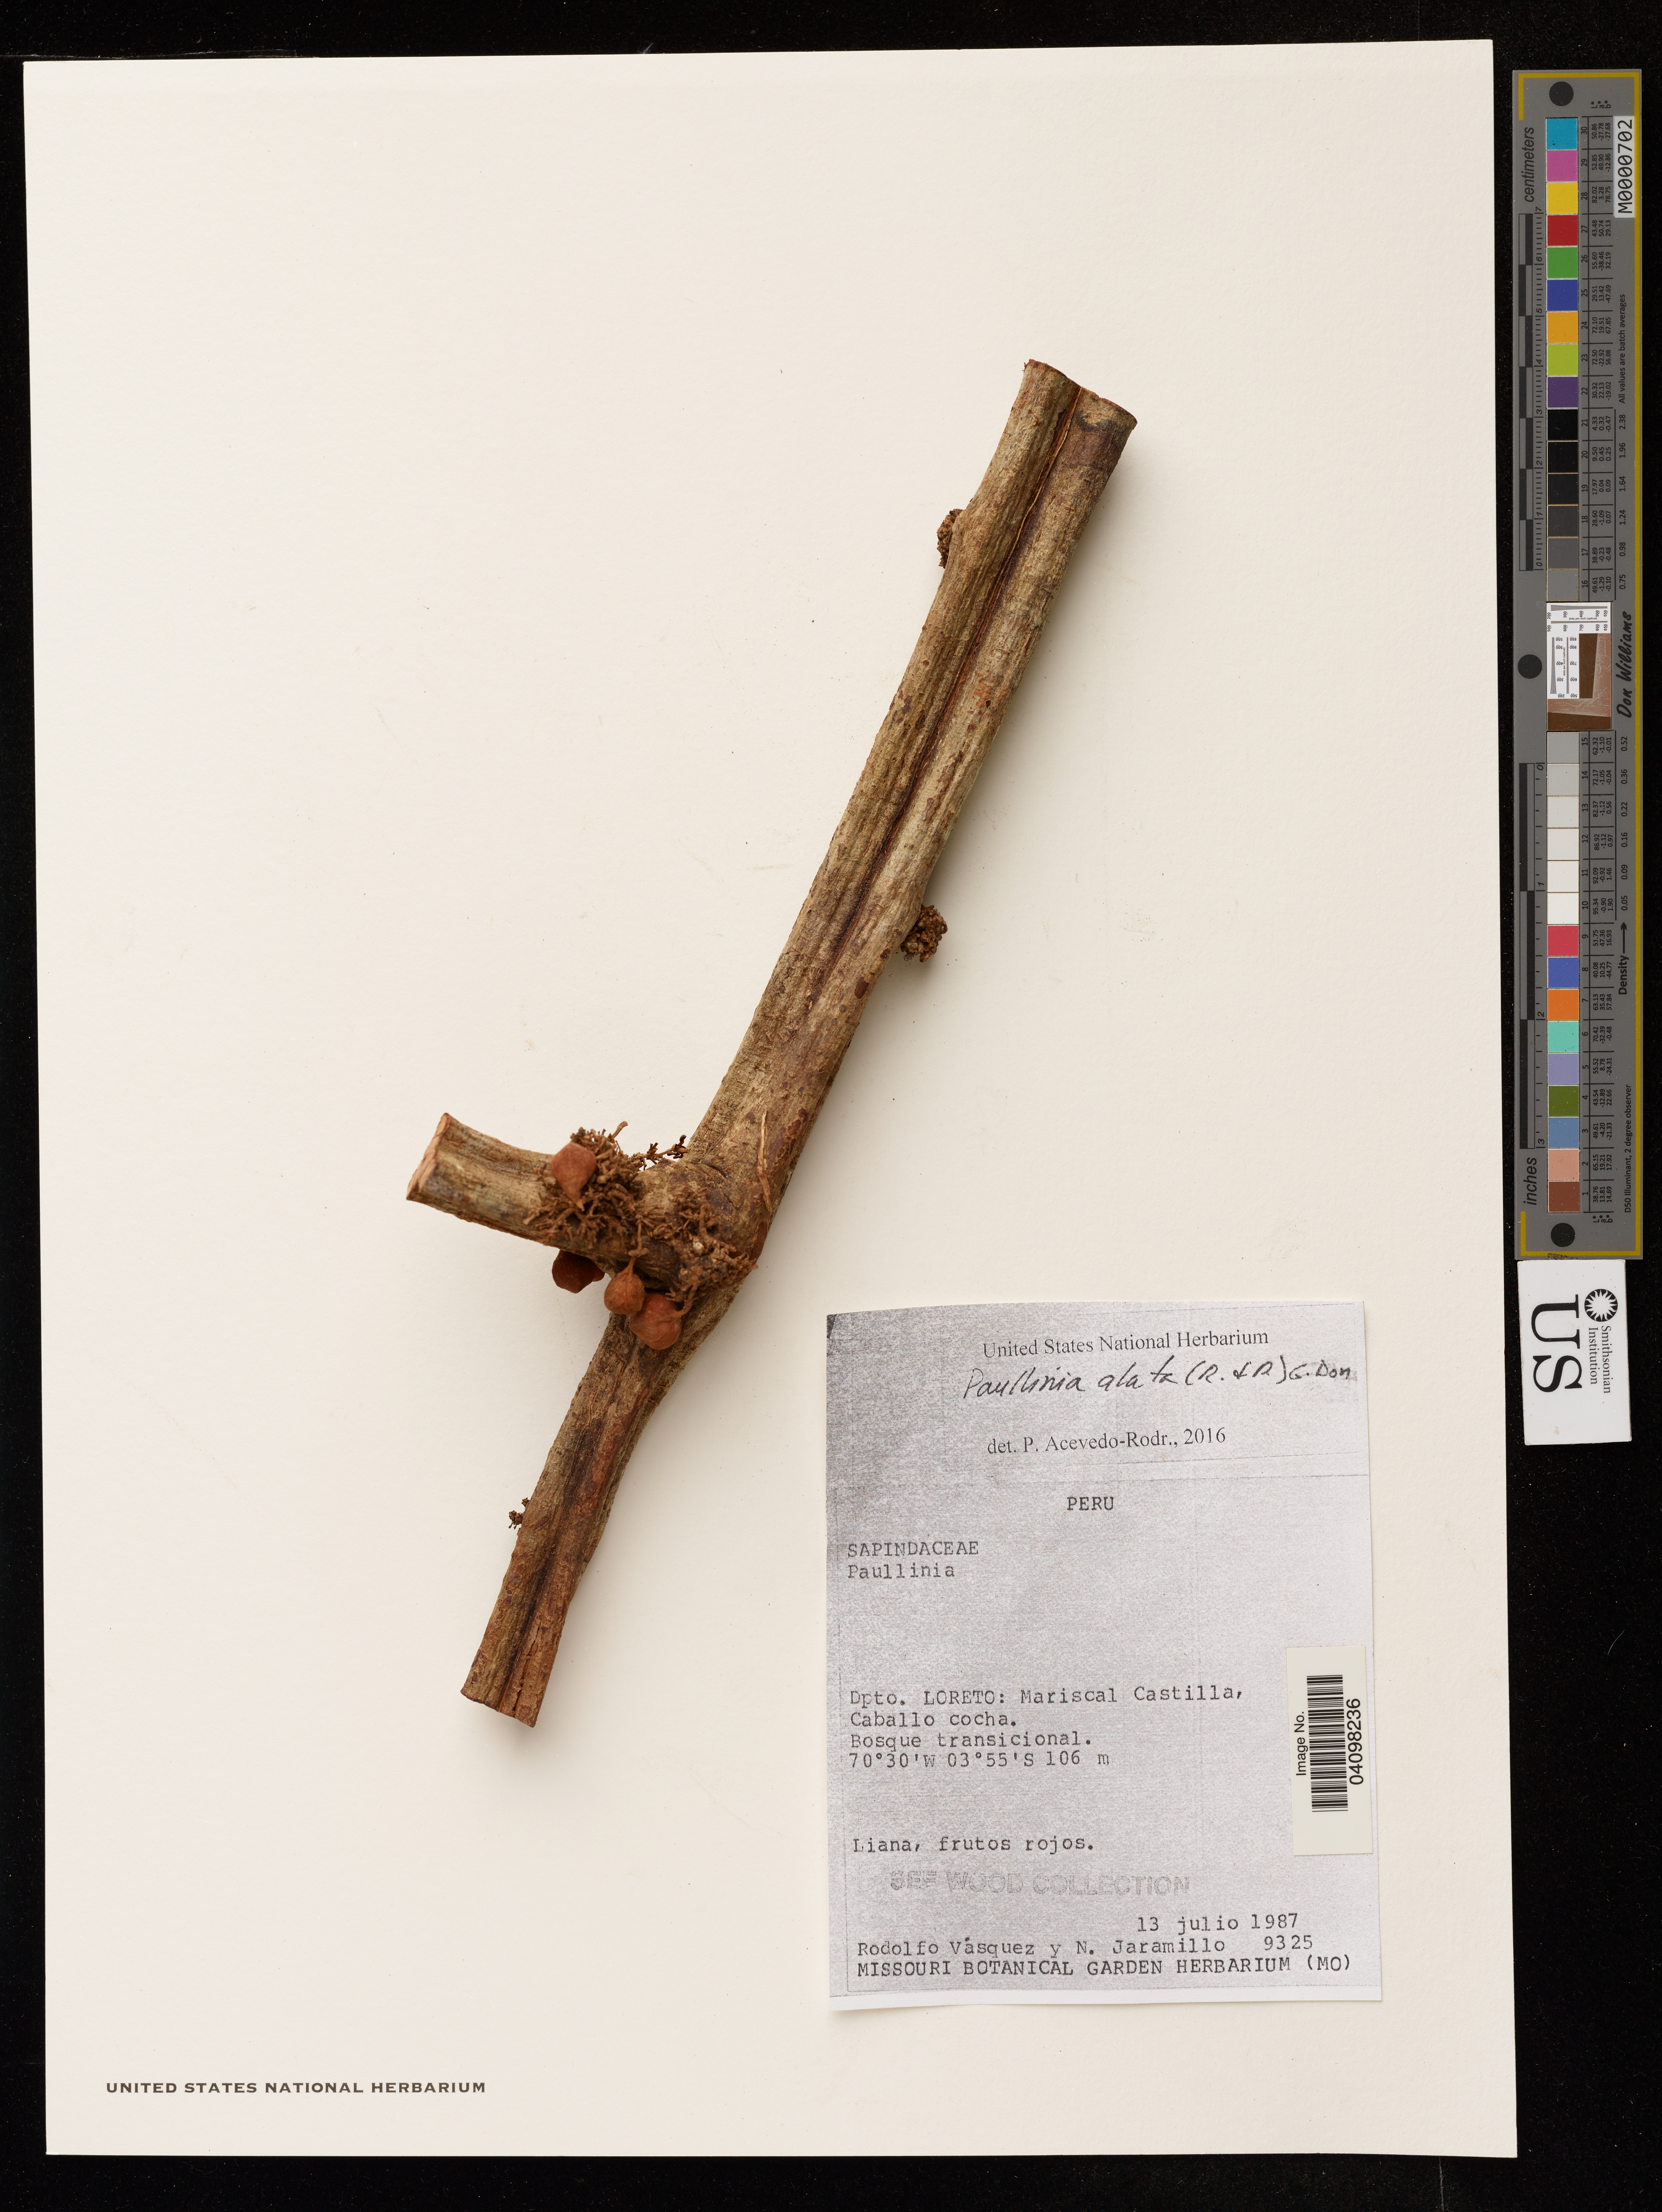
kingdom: Plantae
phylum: Tracheophyta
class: Magnoliopsida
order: Sapindales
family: Sapindaceae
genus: Paullinia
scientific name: Paullinia alata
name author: (Ruiz & Pav.) G. Don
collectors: R. Vásquez & N. Jaramillo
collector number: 9325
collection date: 1987-07-13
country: Peru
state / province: Loreto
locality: Mariscal Castilla, Caballo cocha.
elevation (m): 106